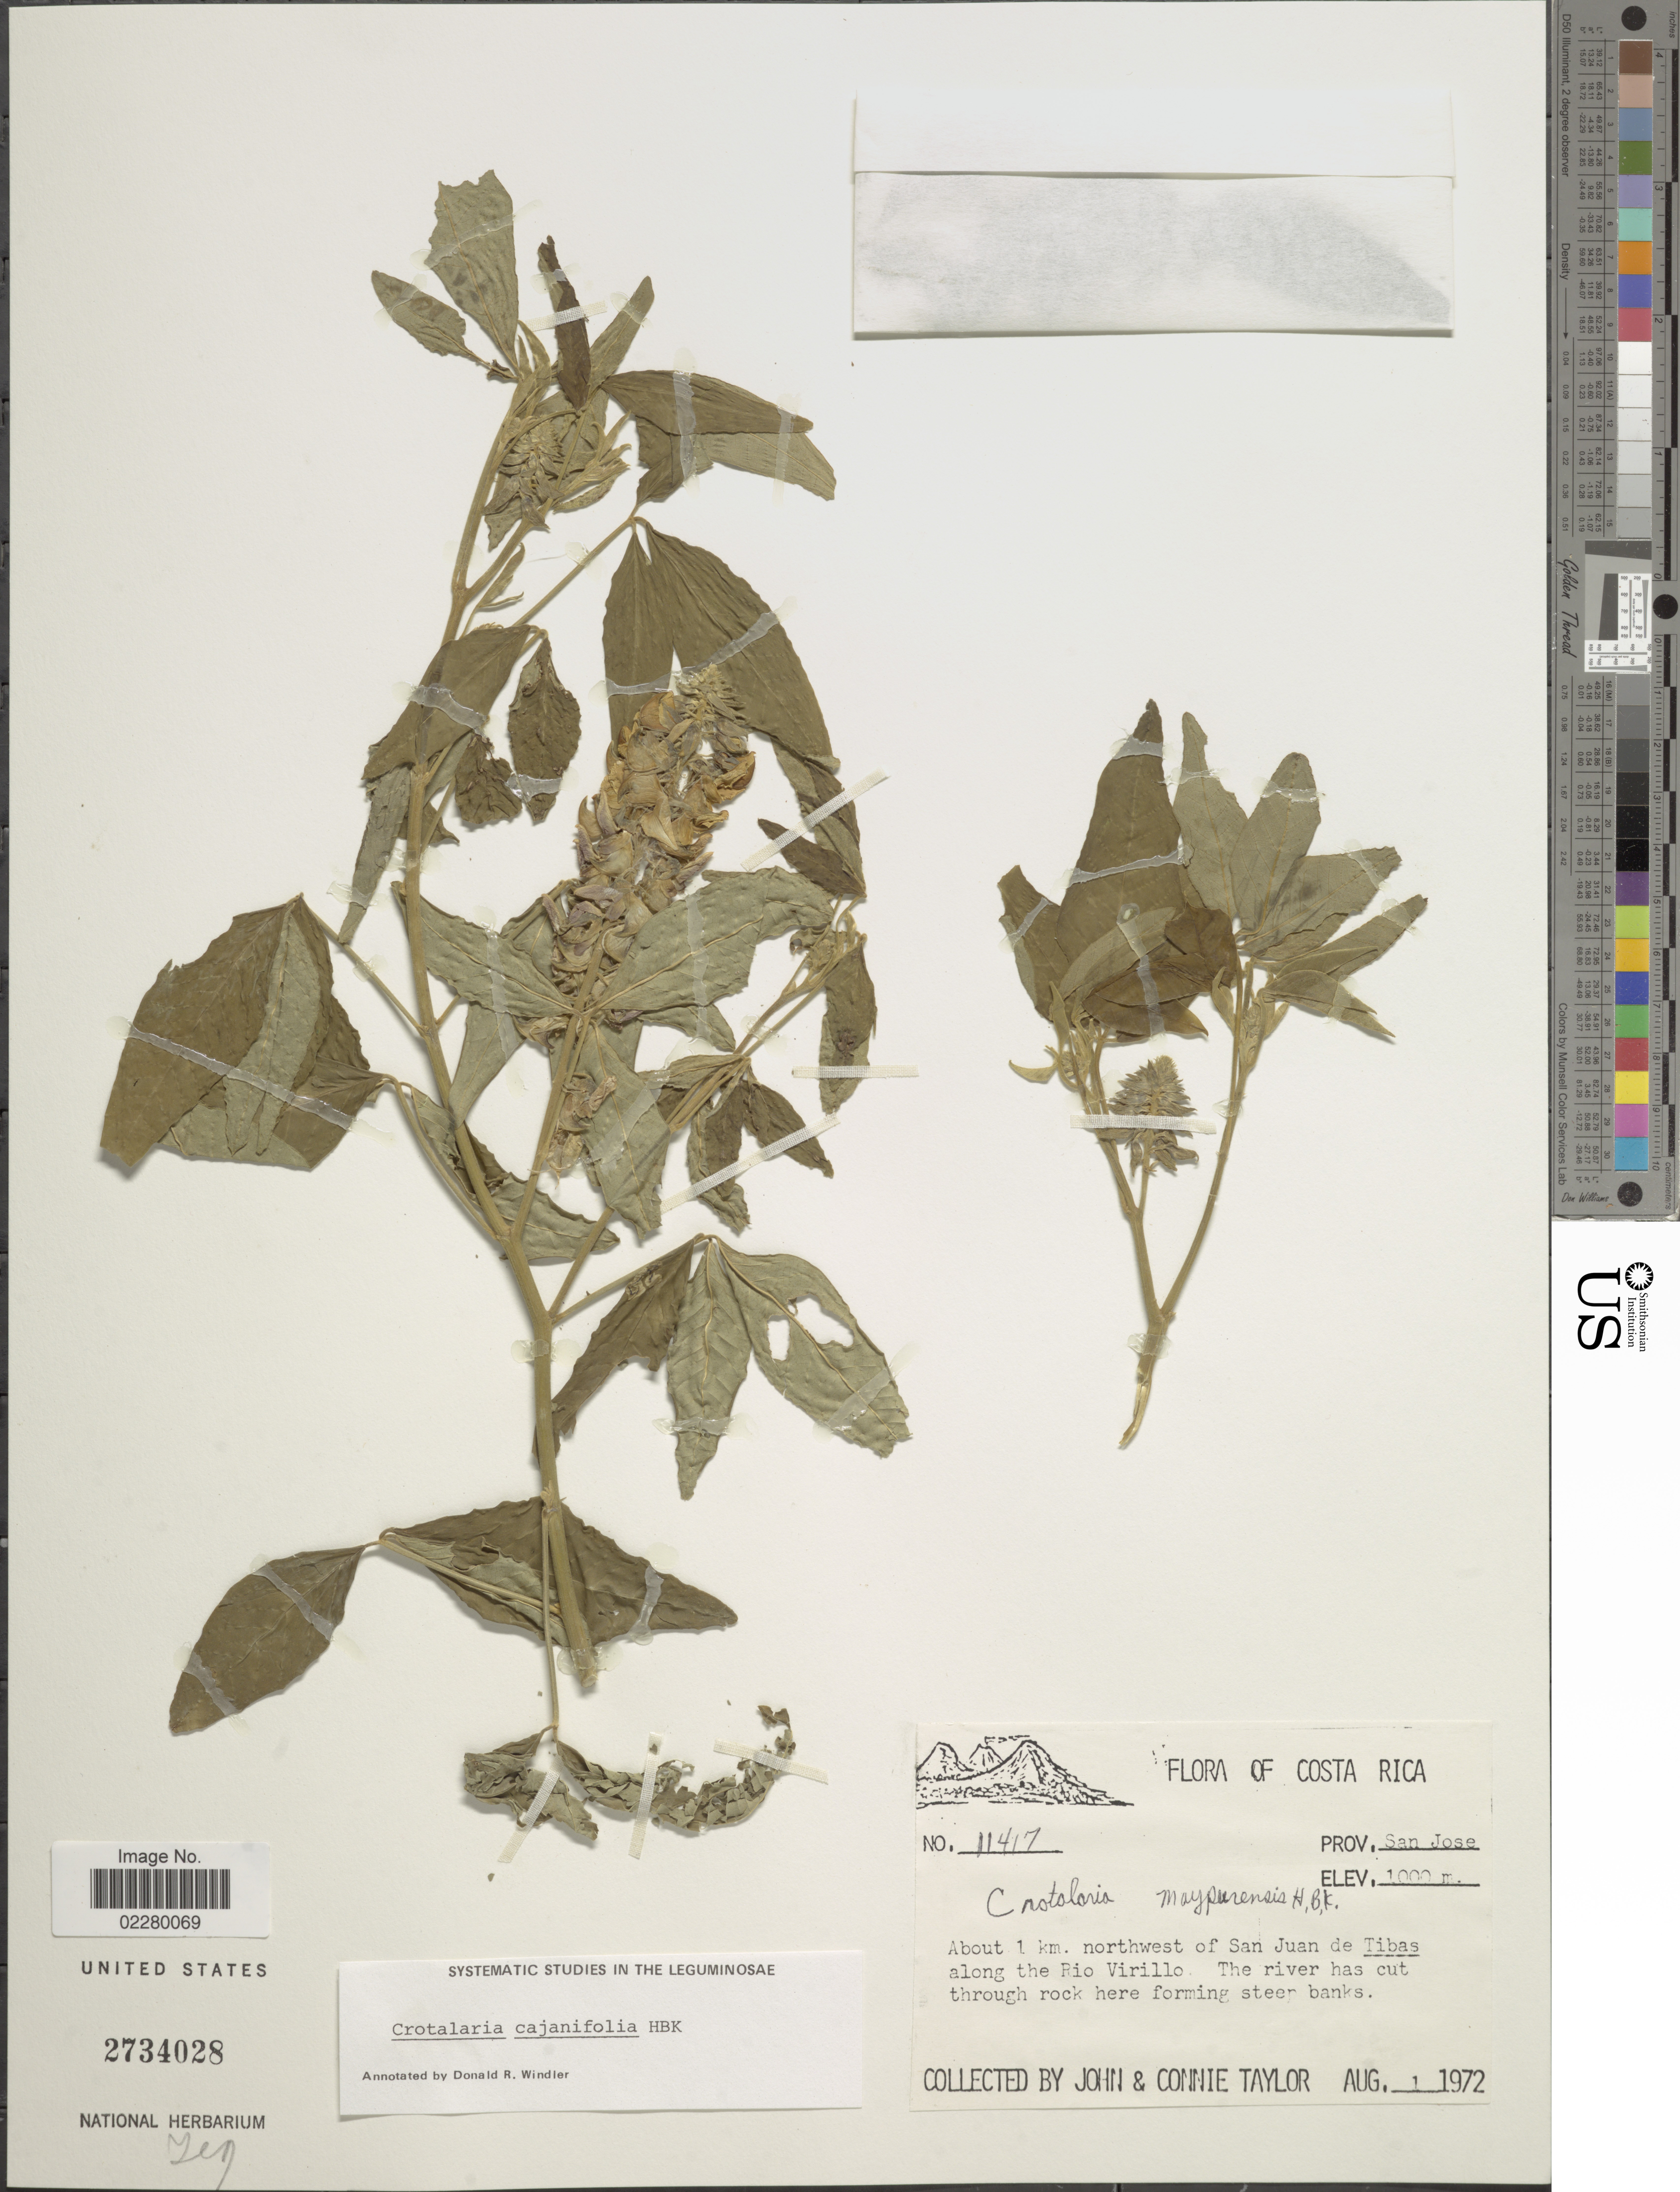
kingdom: Plantae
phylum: Tracheophyta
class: Magnoliopsida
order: Fabales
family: Fabaceae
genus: Crotalaria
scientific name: Crotalaria cajanifolia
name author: Kunth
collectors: J. Taylor & C. Taylor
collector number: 11417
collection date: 1972-08-01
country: Costa Rica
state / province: San José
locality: Prov. San Jose. About 1 km. northwest of San Juan de Tibas along the Rio Virillo. The river has cut through rock here forming steep banks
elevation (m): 1000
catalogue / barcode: US 2734028